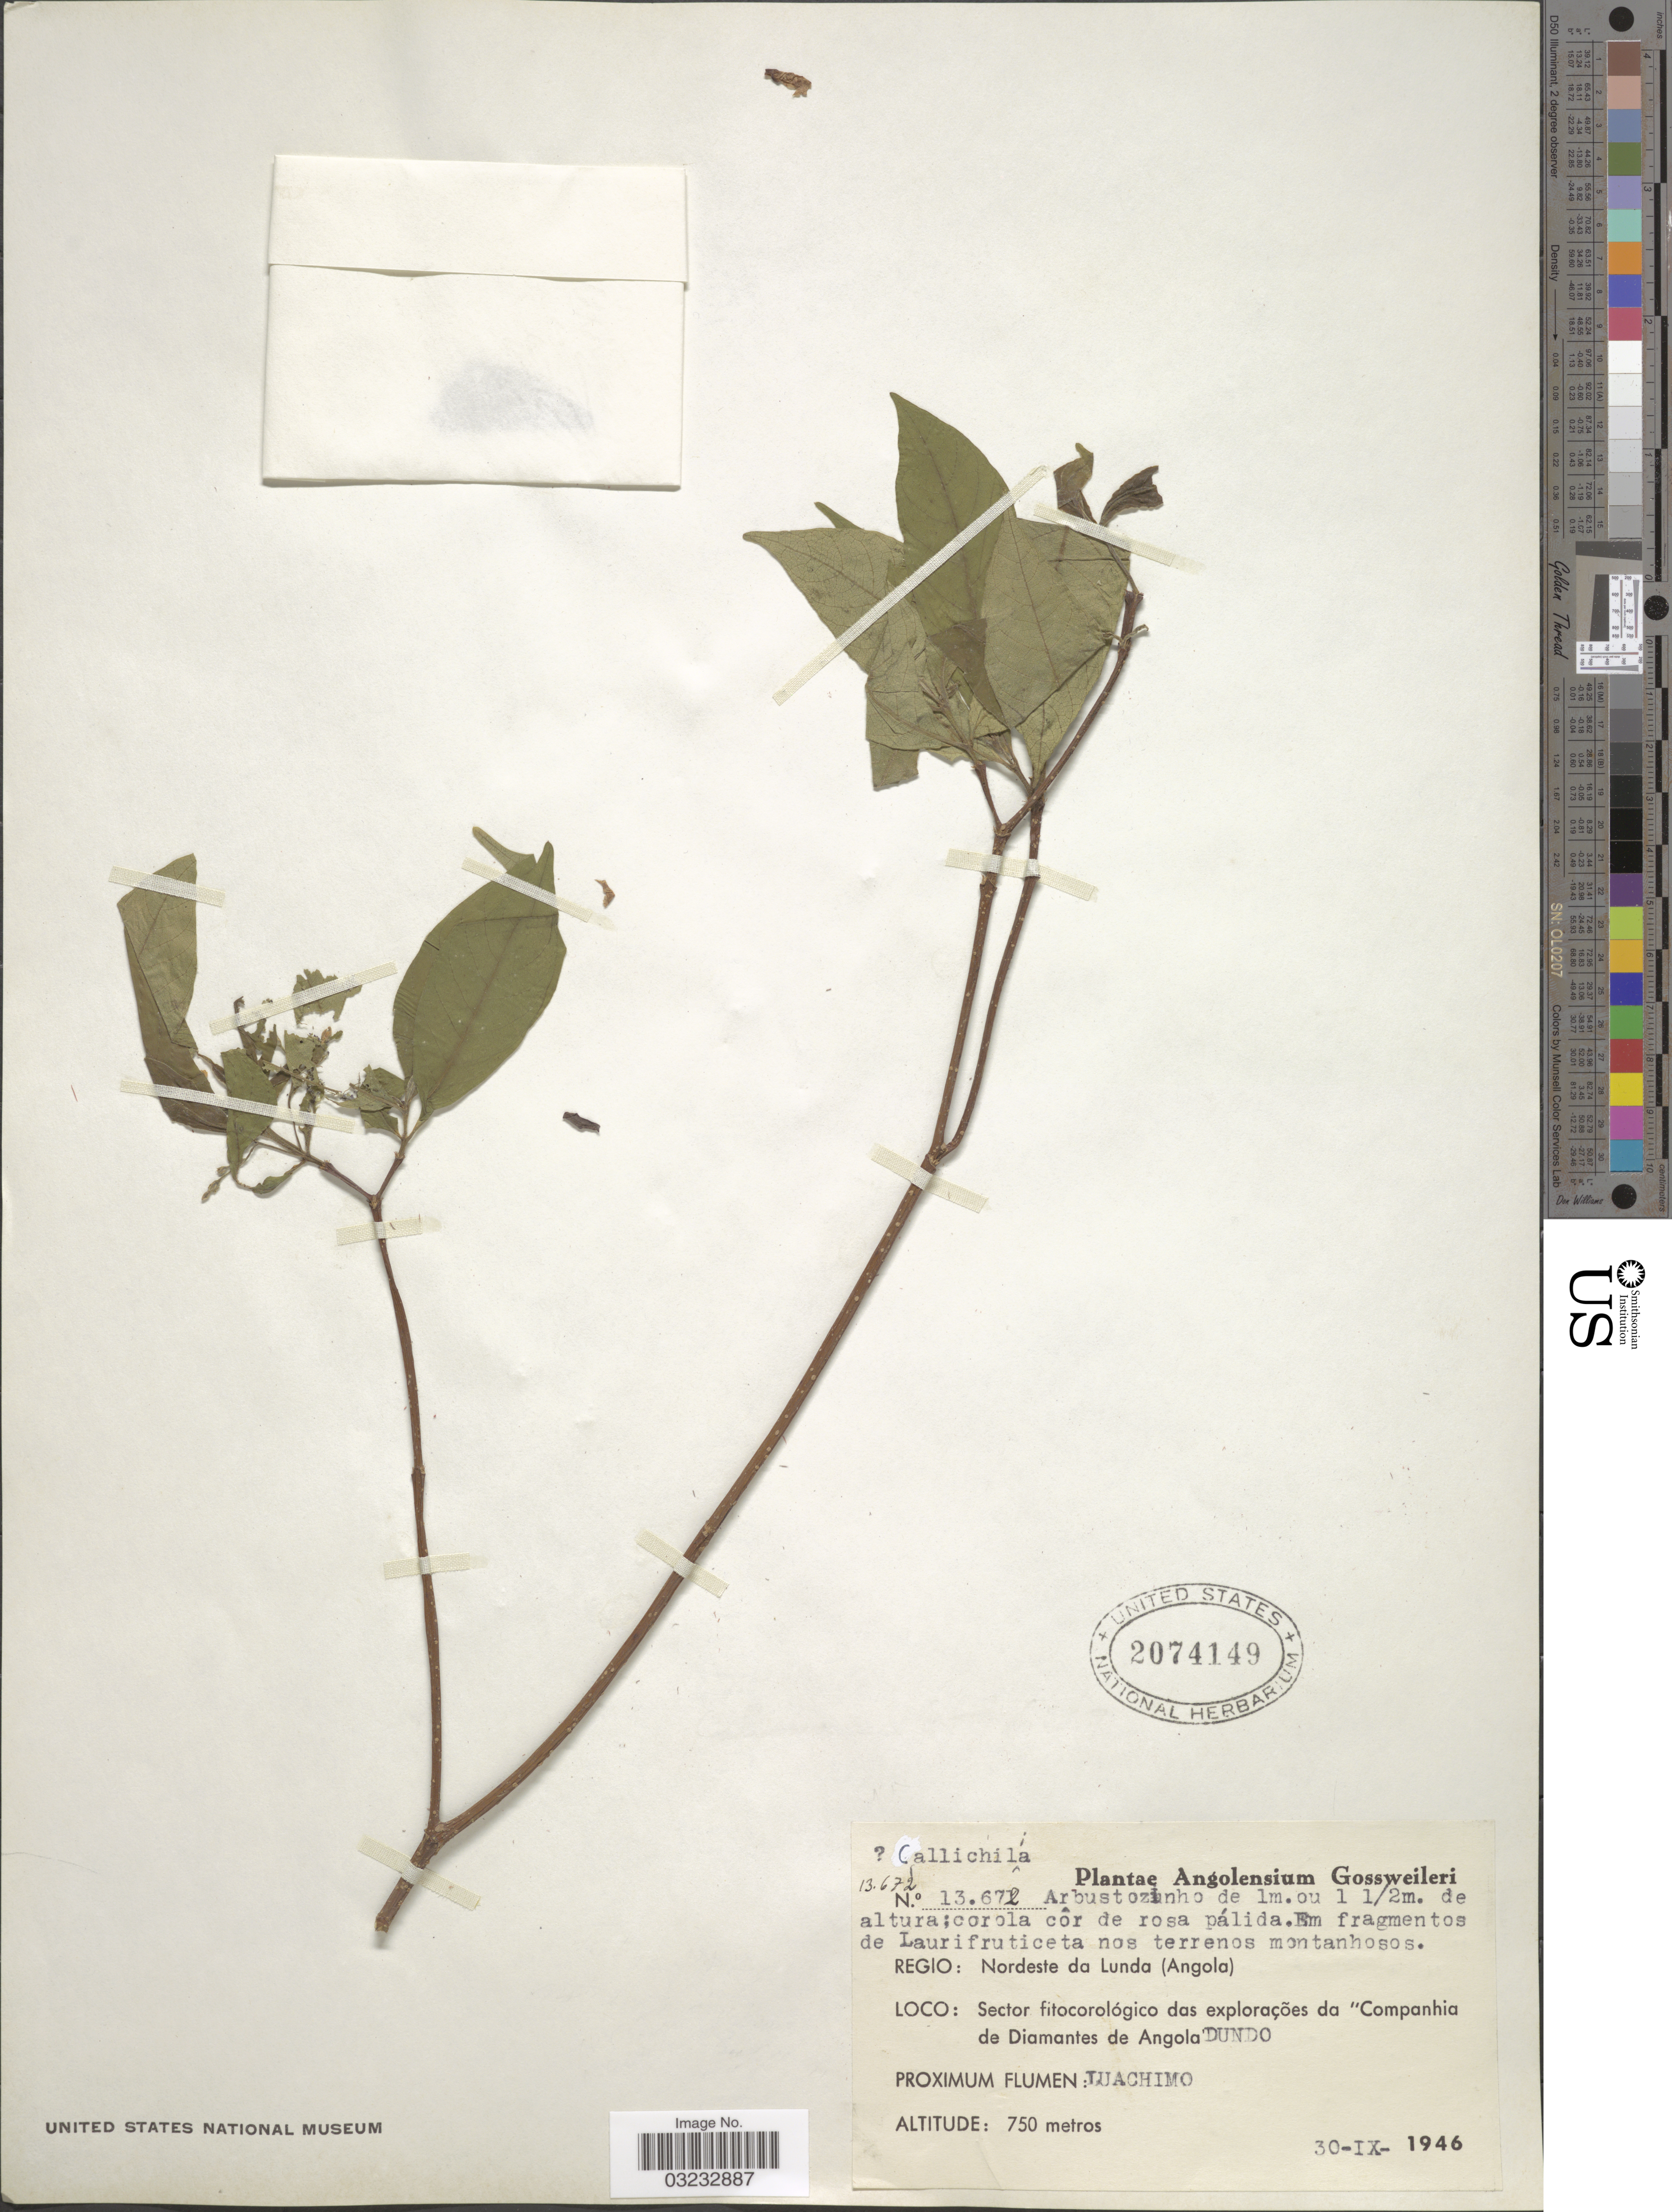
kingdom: Plantae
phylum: Tracheophyta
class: Magnoliopsida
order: Gentianales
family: Apocynaceae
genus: Callichilia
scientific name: Callichilia sp.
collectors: -. Gossweiler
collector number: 13672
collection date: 1946-04-30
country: Angola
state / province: Lunda Norte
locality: Regio: Nordeste da Lunda (Angola), Sector fitocorológico das explorações da Companhia de Diamantes de Angola Dundo, Proximum Flumen: Luachimo.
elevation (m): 750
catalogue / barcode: US 2074149